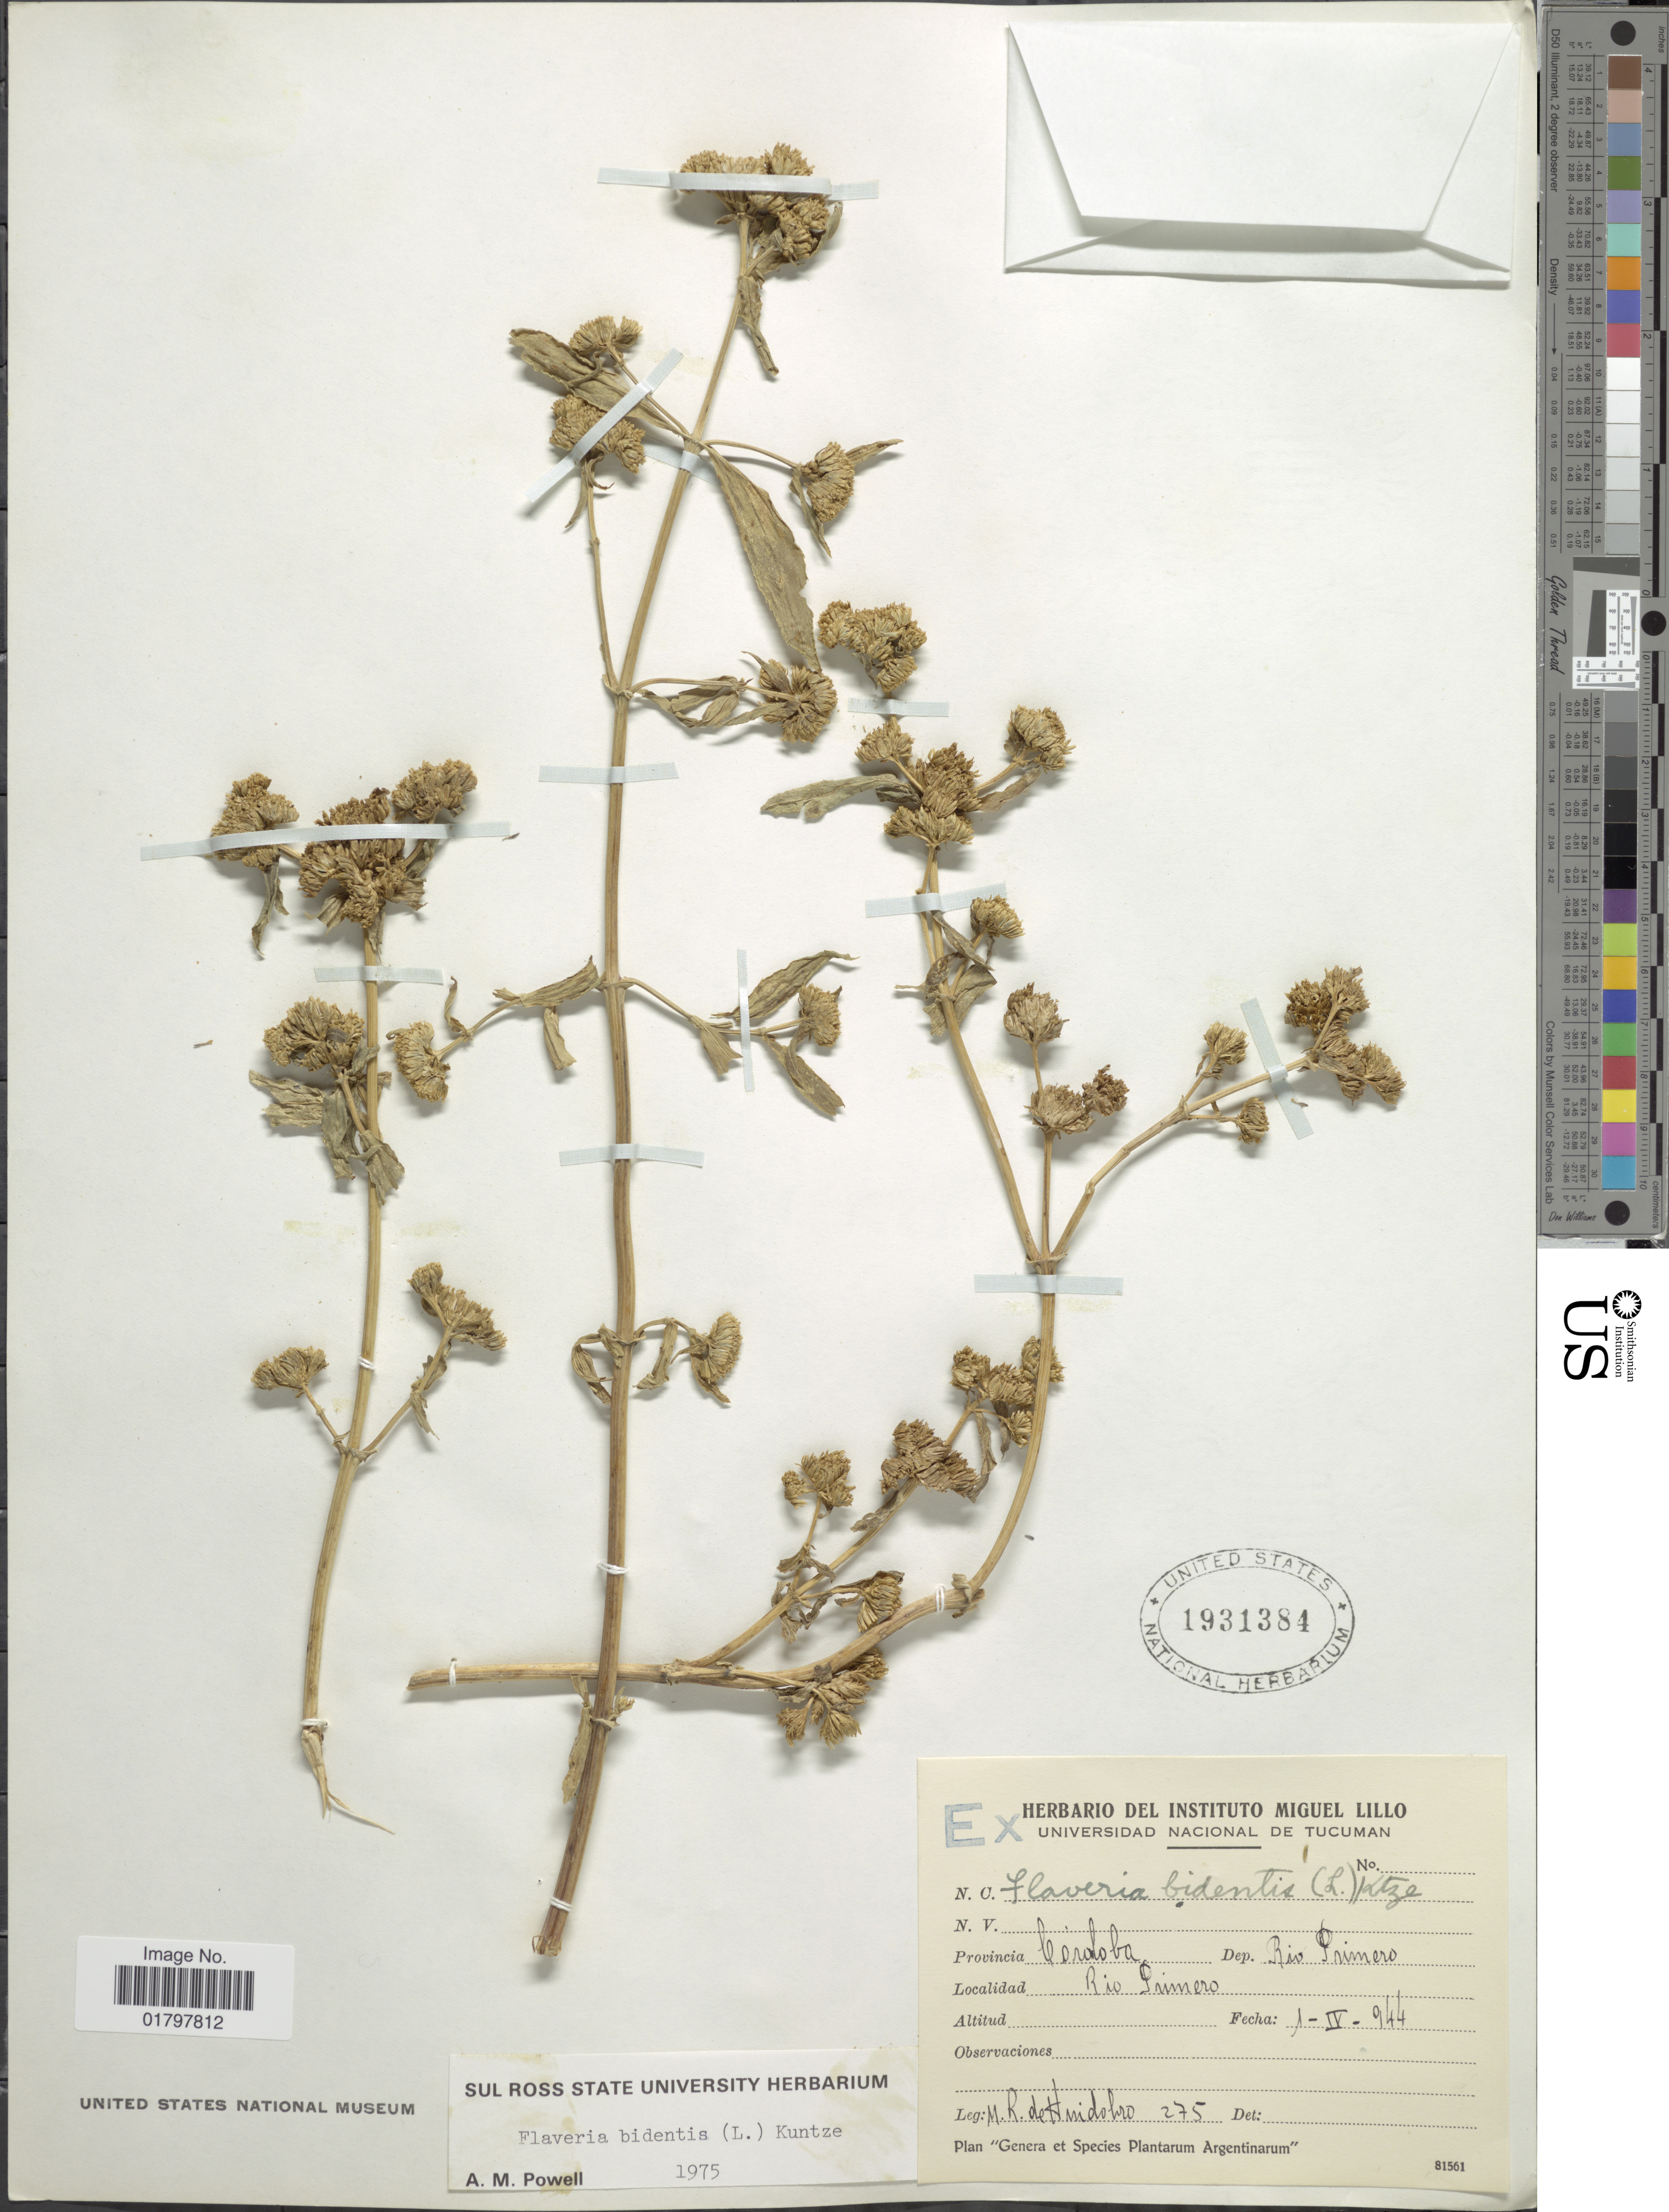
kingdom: Plantae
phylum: Tracheophyta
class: Magnoliopsida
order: Asterales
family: Asteraceae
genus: Flaveria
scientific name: Flaveria bidentis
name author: (L.) Kuntze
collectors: H. De Hindobo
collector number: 275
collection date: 1944-04-01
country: Argentina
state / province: Cordoba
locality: Provincia Cordoba. Dep. Rio Primero. Rio Primero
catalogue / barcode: US 1931384